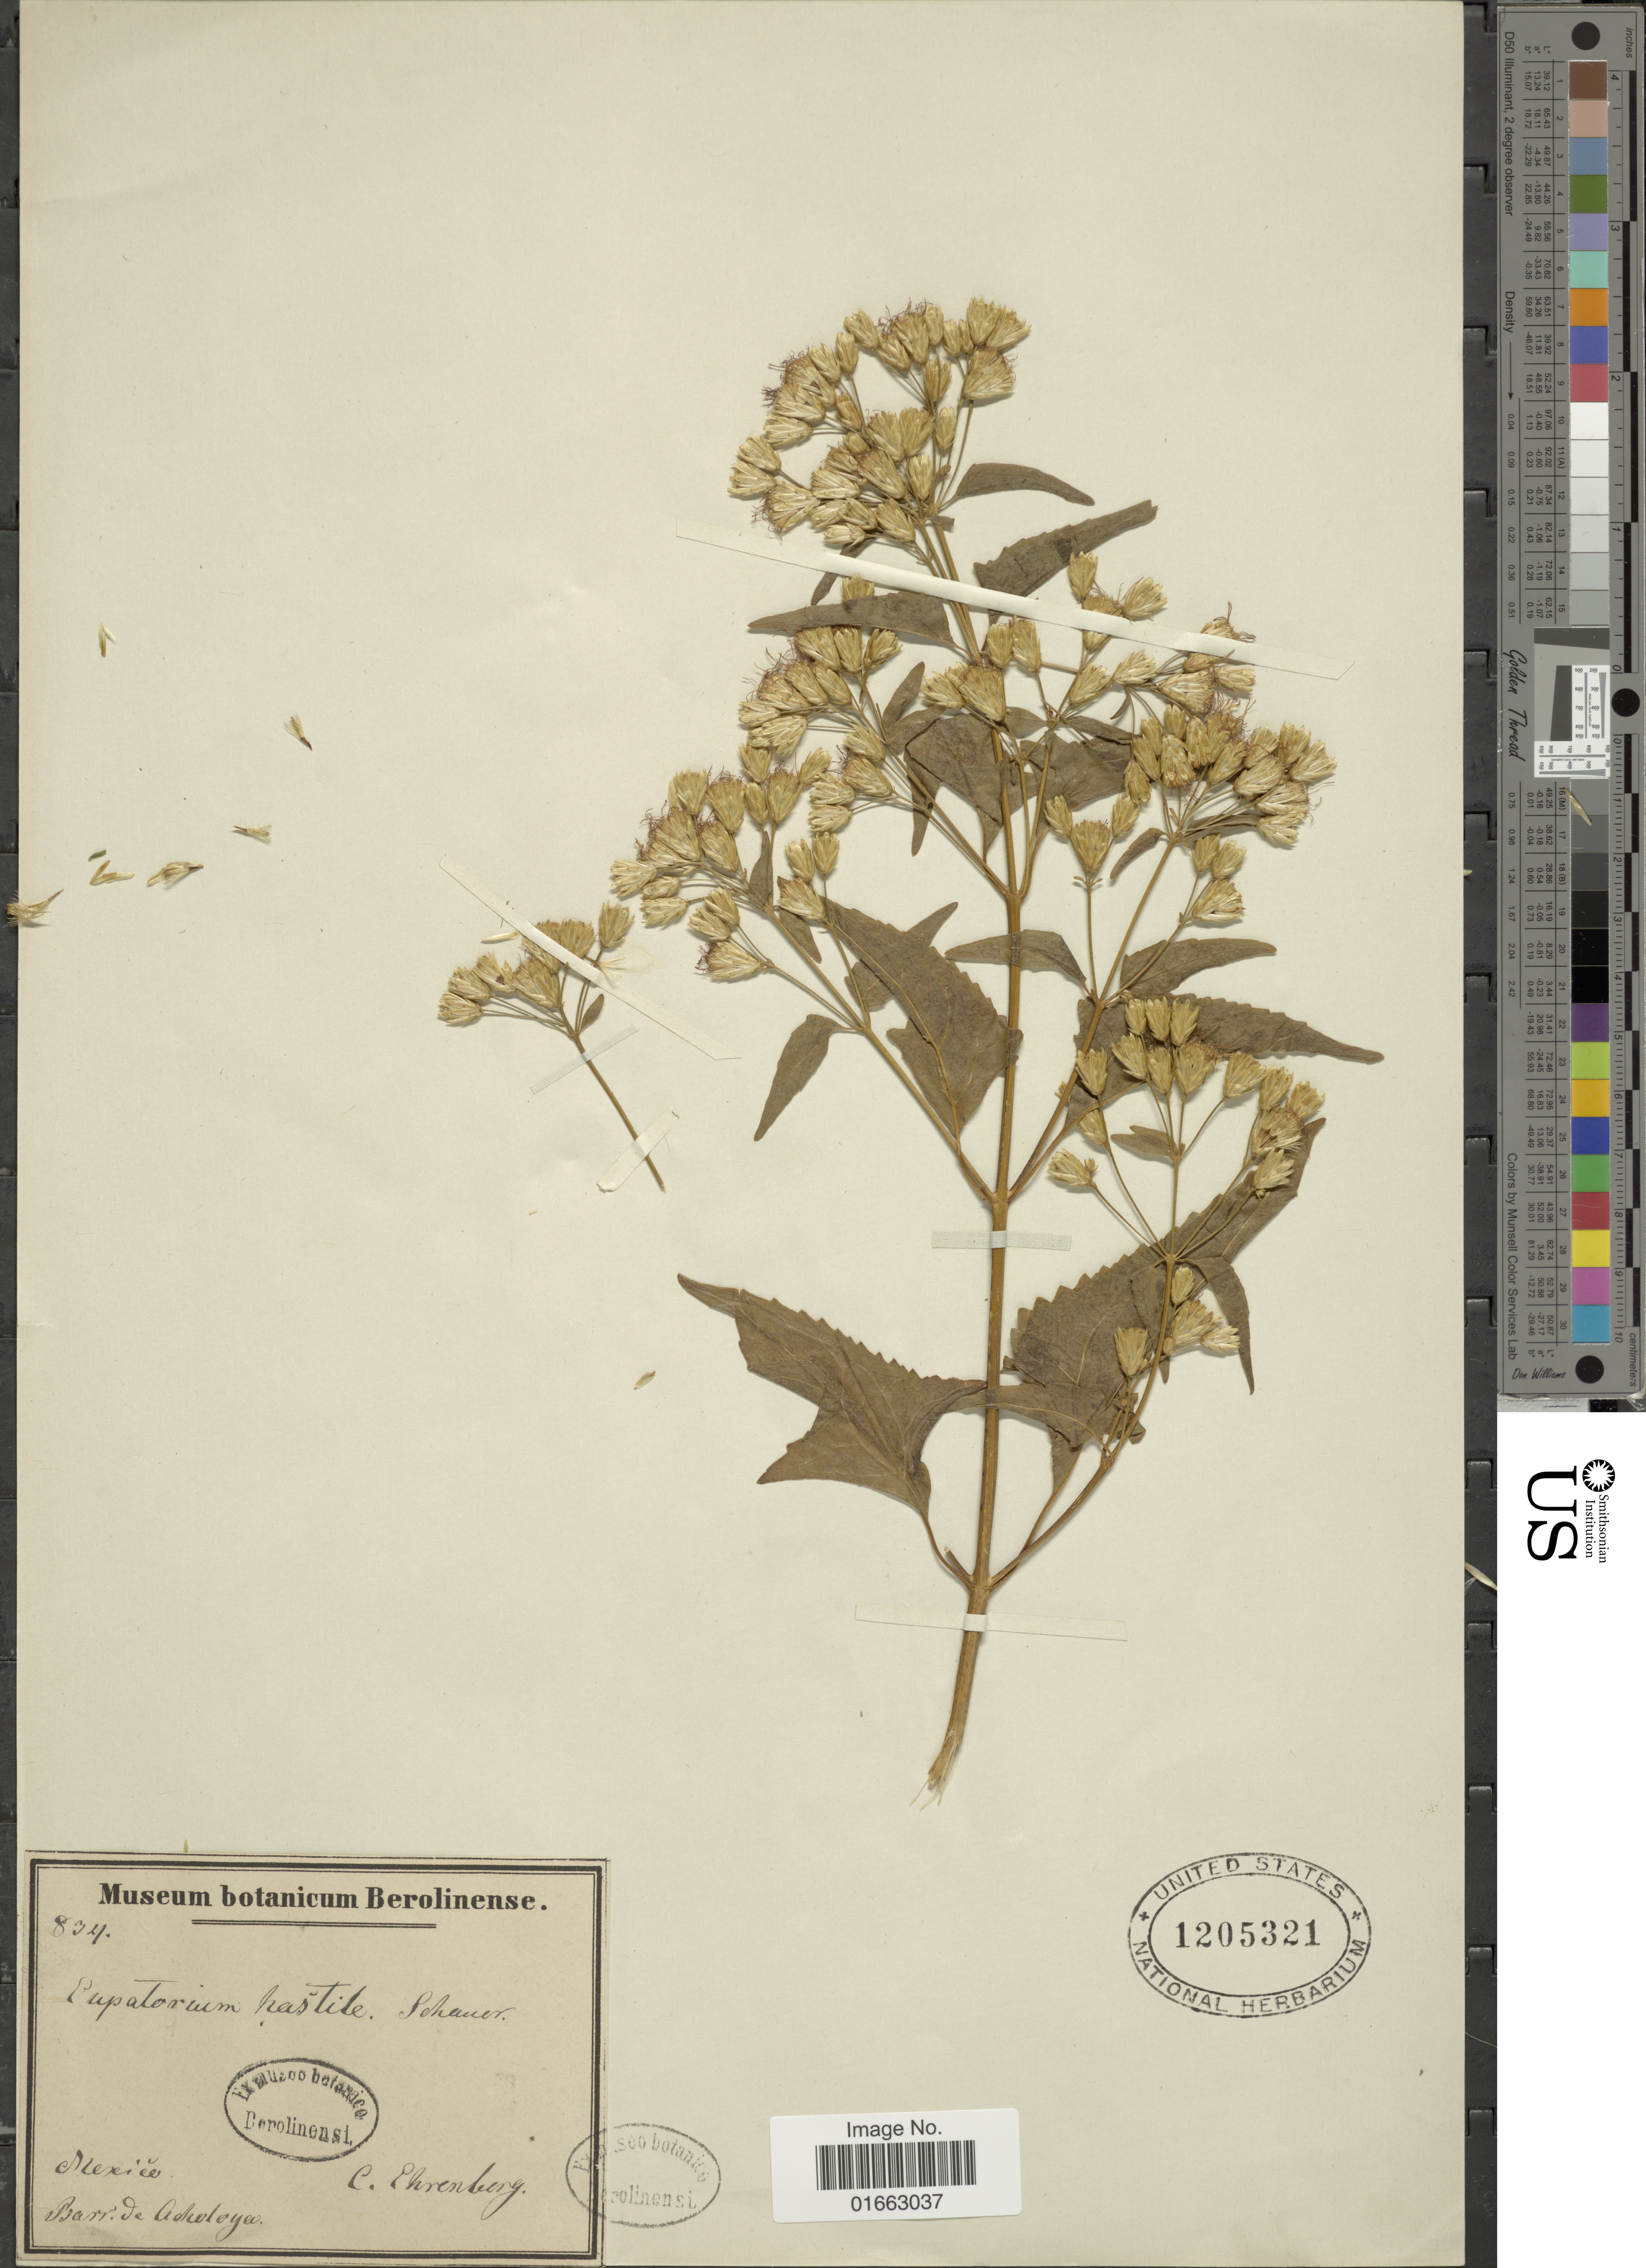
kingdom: Plantae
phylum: Tracheophyta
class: Magnoliopsida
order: Asterales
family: Asteraceae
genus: Critonia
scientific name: Critonia spinaciaefolia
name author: (DC.) R.M. King & H. Rob.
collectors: C. G. Ehrenberg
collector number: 834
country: Mexico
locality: Barr. de Coholeya [unsure placement] [interpreted]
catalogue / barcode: US 1205321